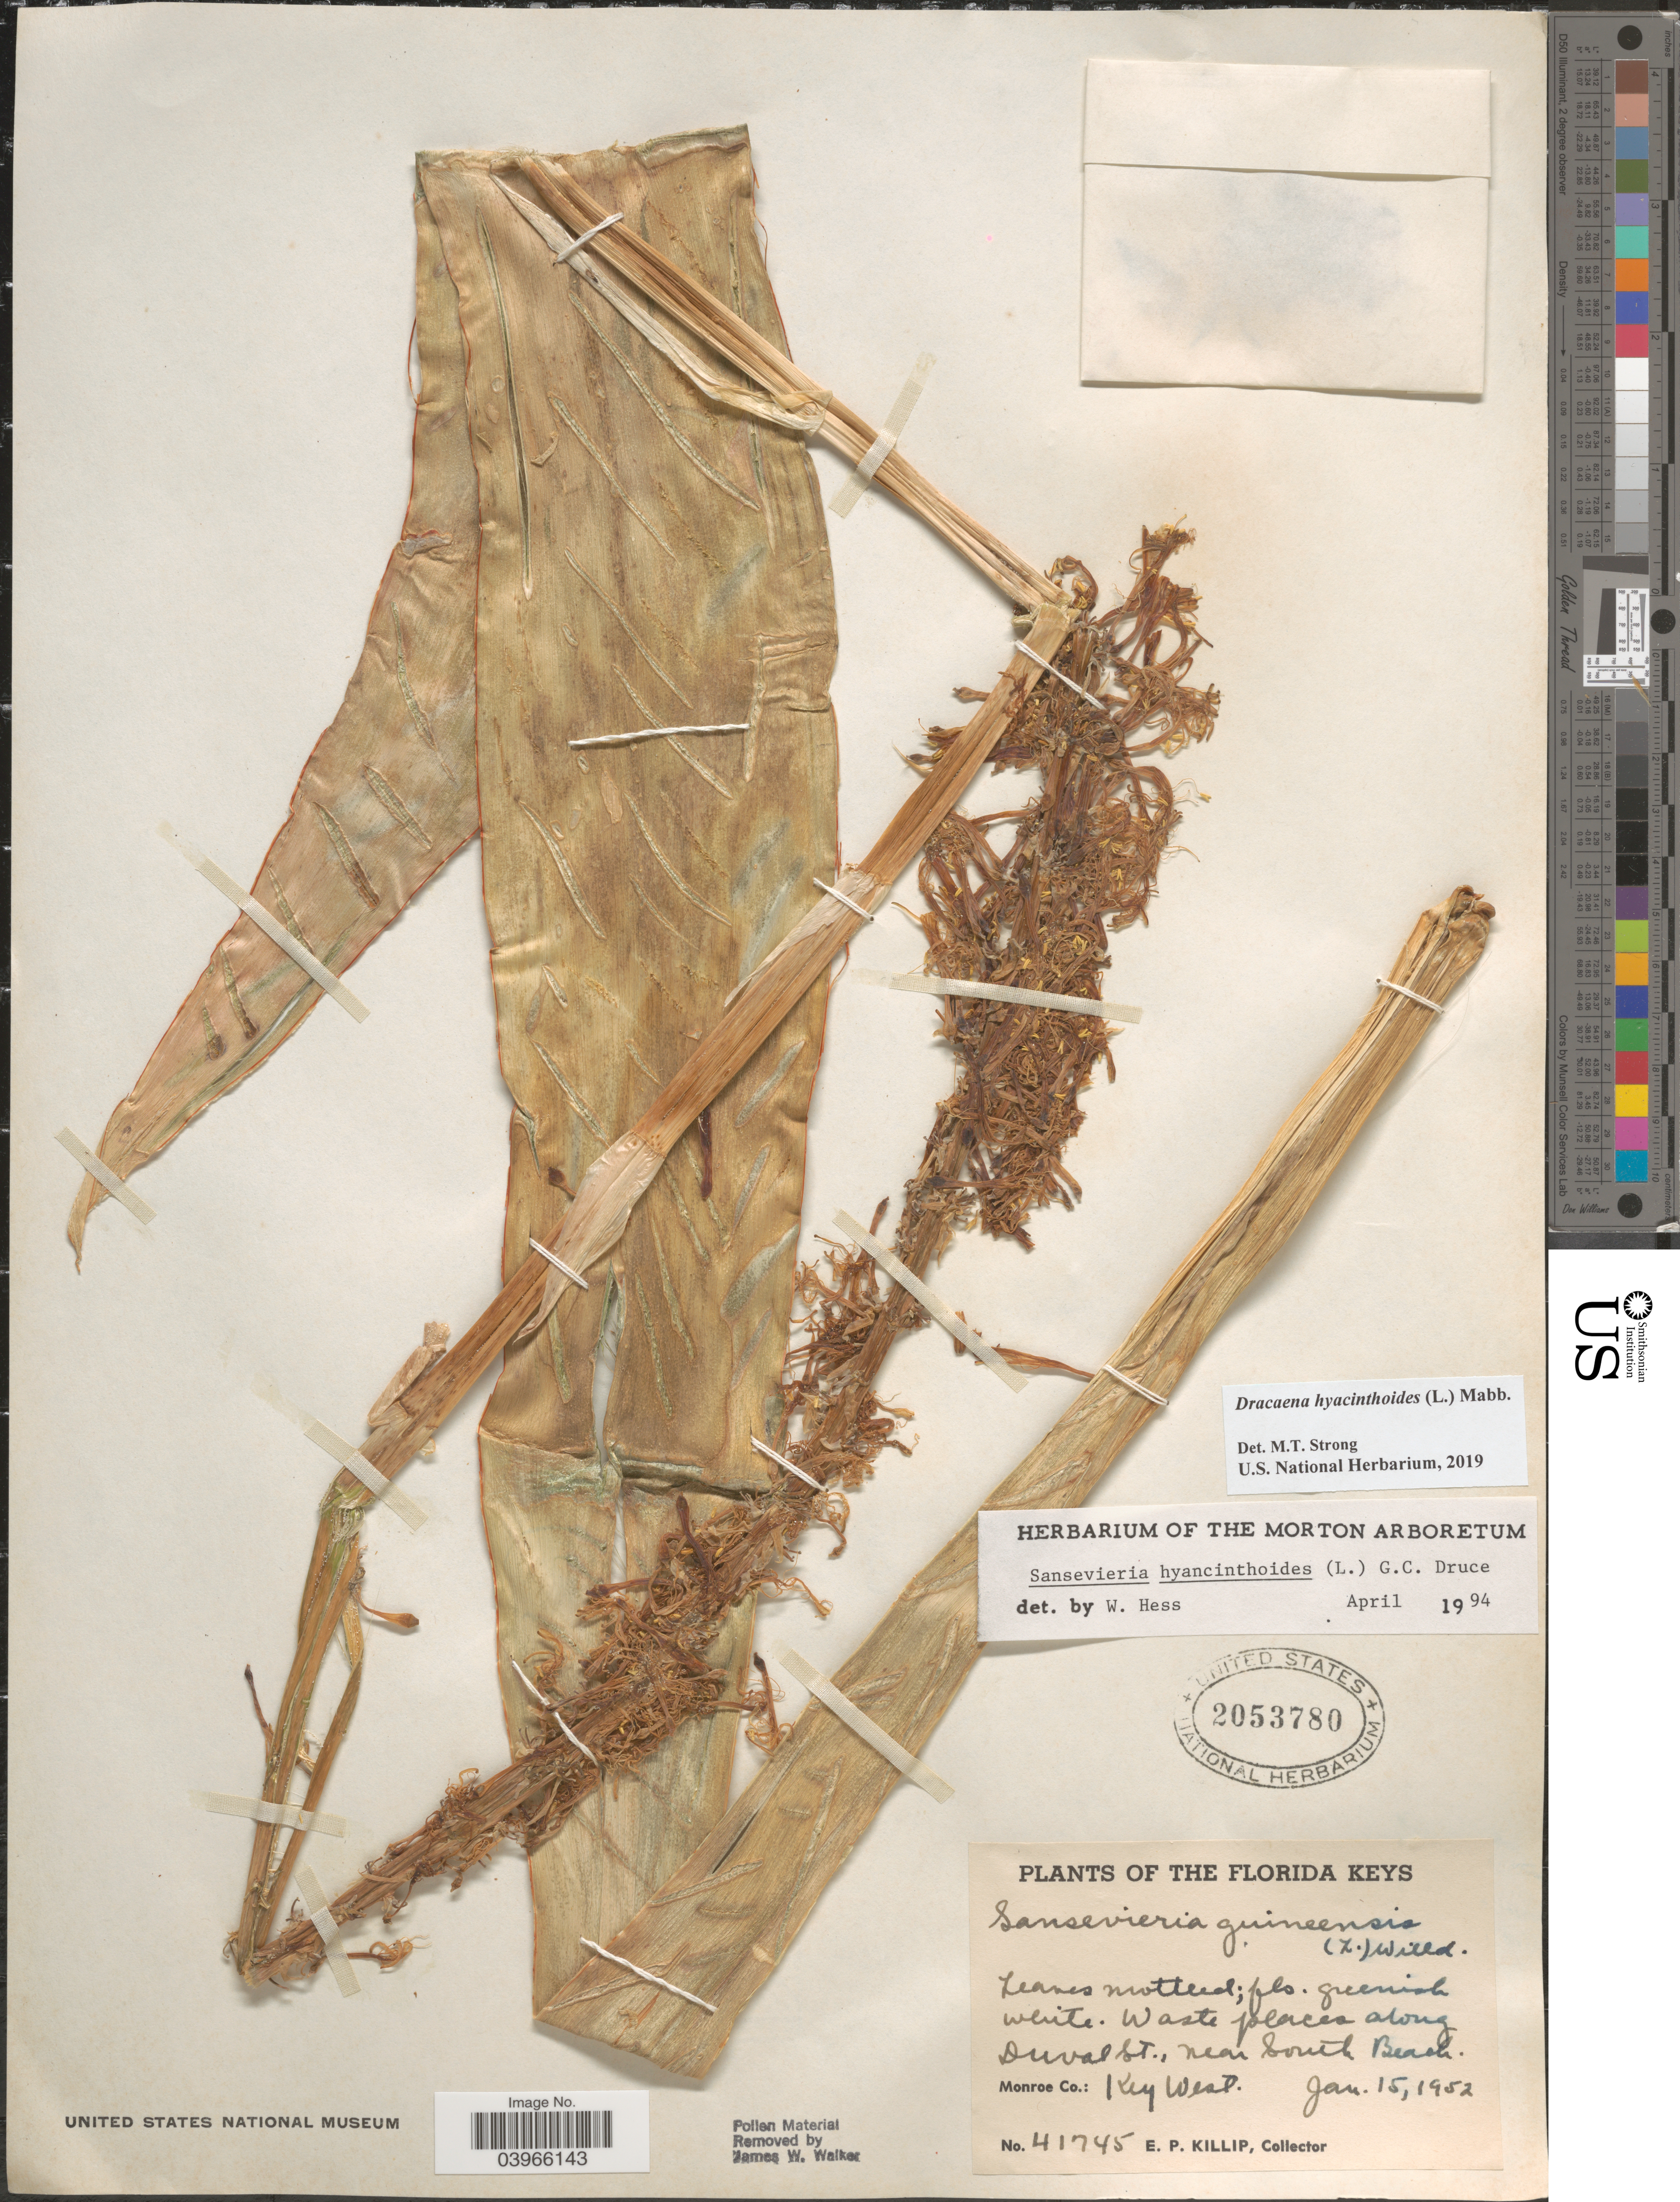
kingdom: Plantae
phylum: Tracheophyta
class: Liliopsida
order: Asparagales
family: Asparagaceae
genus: Dracaena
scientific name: Dracaena hyacinthoides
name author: (L.) Mabb.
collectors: E. P. Killip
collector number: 41745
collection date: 1952-01-15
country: United States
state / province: Florida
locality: The Florida Keys. Waste places along Duval St., near South Beach. Monroe Co.: Key West.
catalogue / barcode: US 2053780